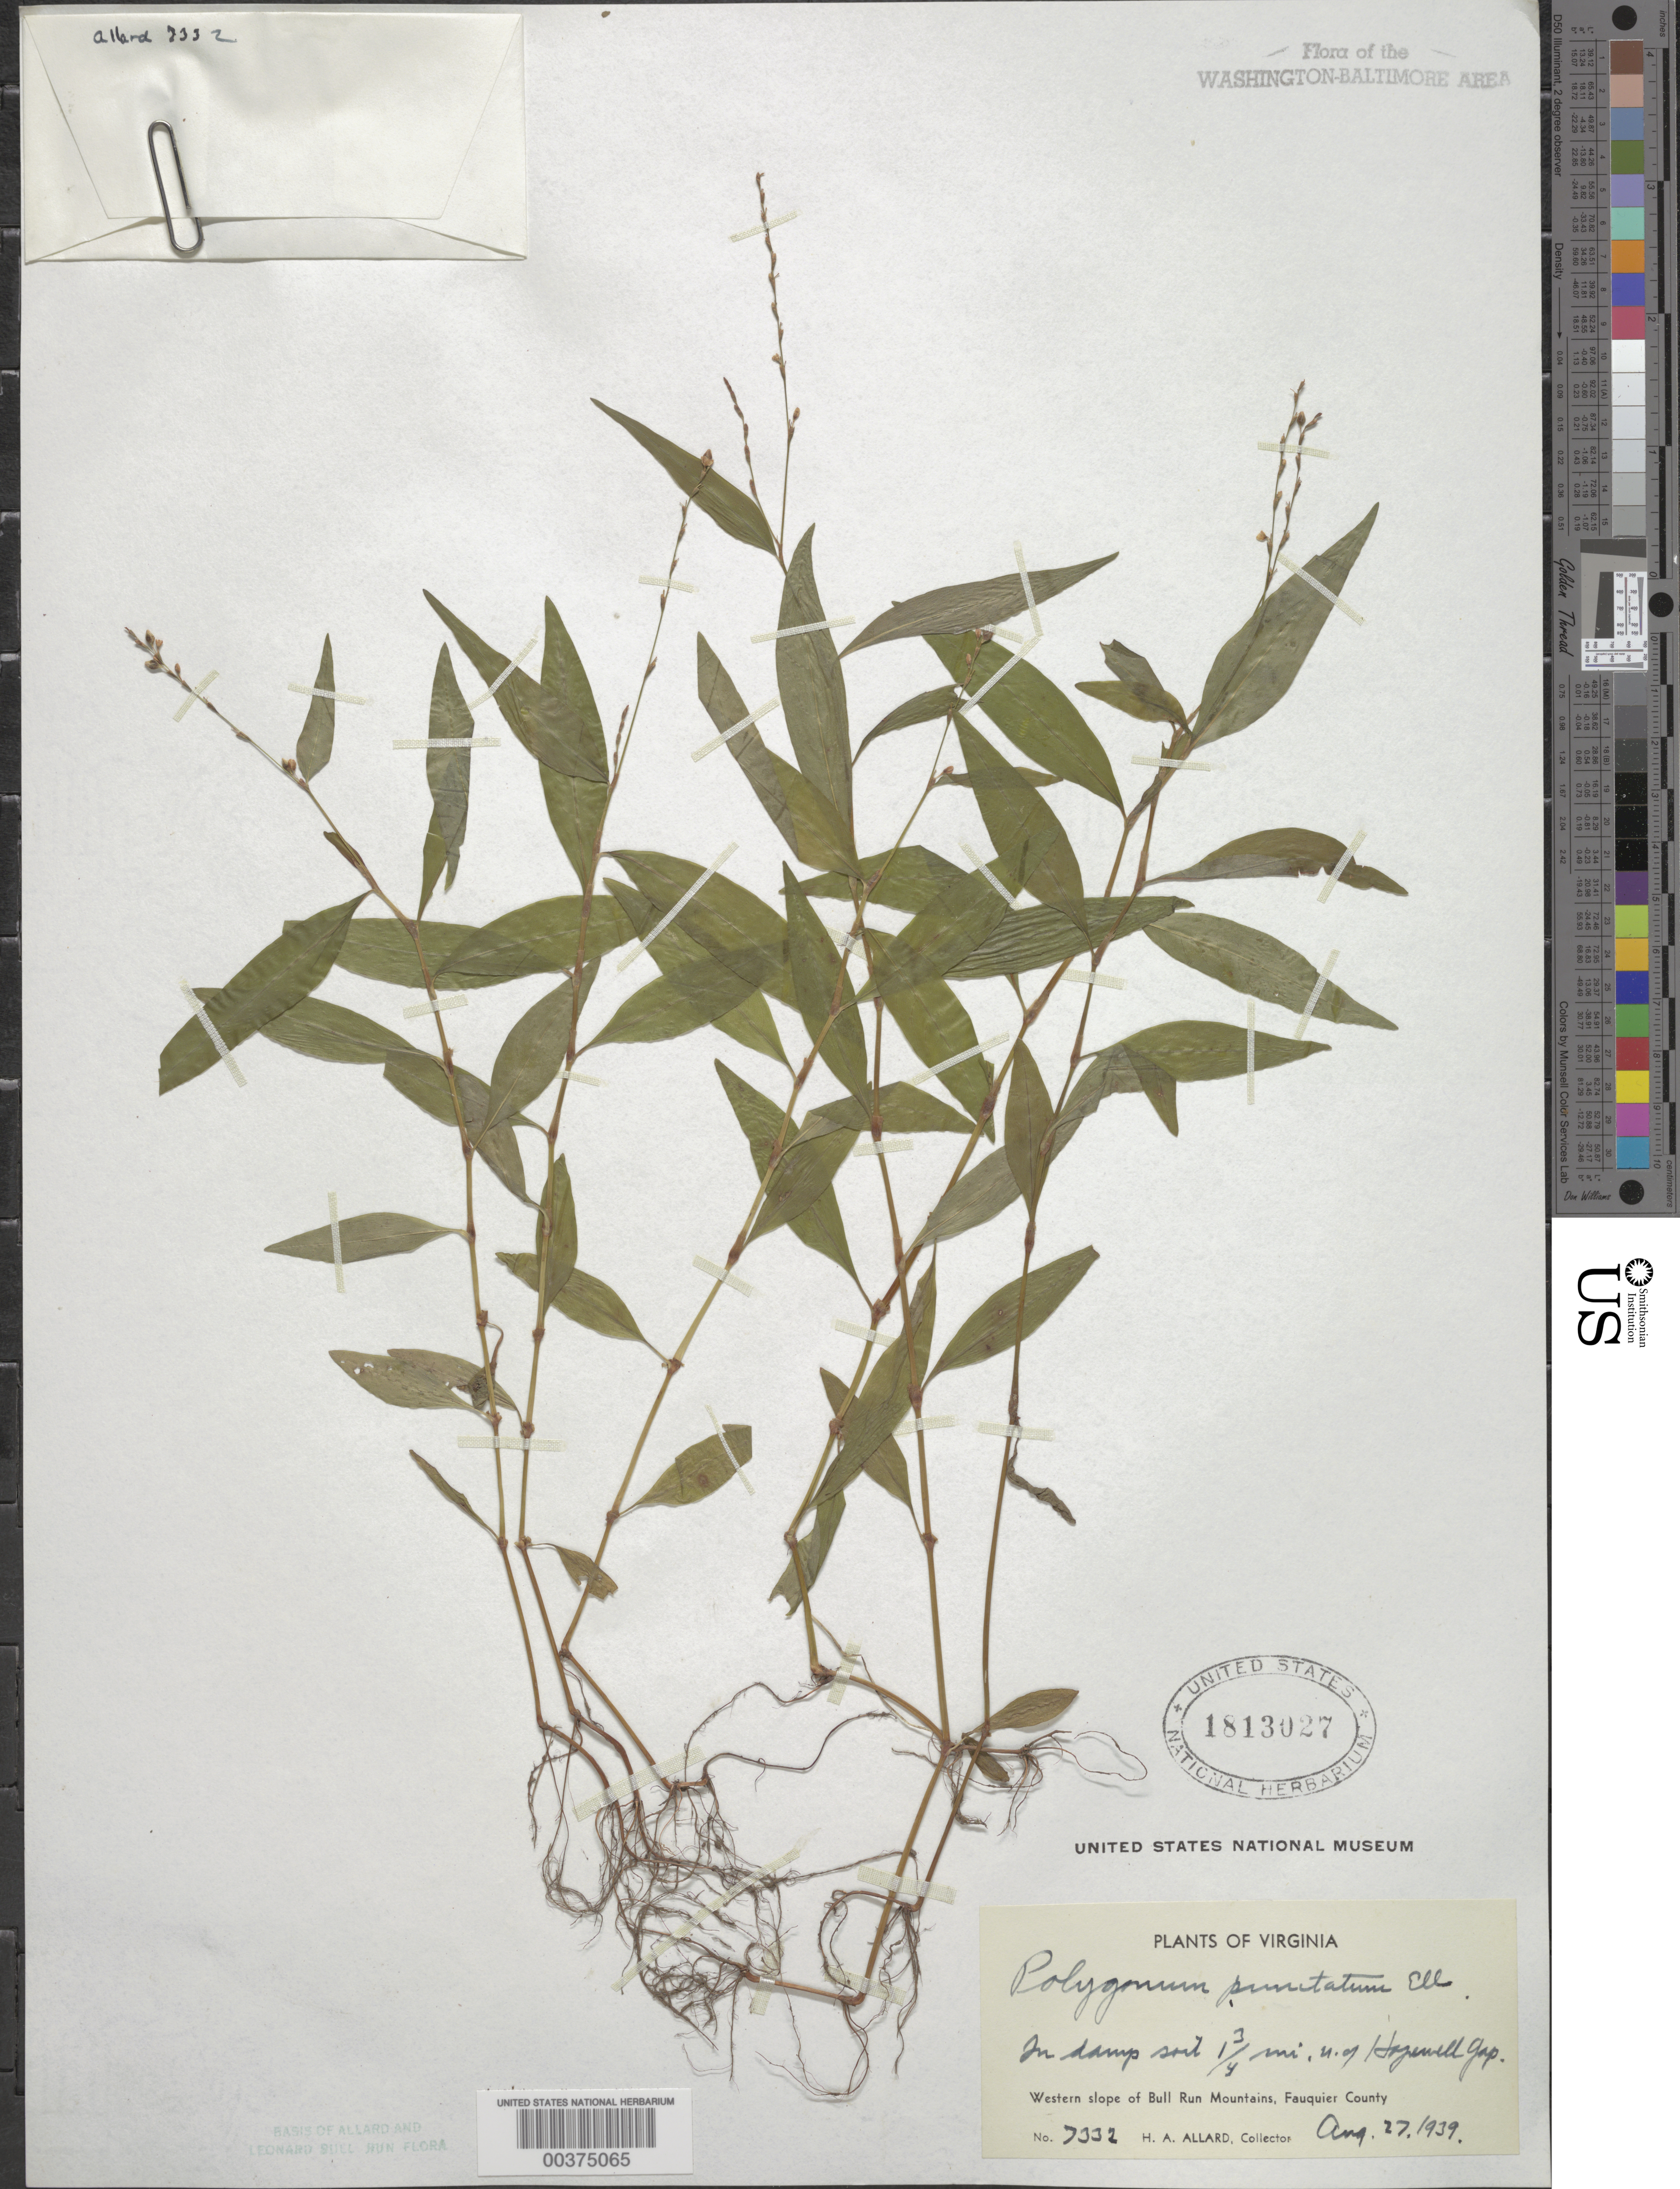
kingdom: Plantae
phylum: Tracheophyta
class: Magnoliopsida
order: Caryophyllales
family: Polygonaceae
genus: Persicaria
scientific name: Persicaria punctata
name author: (Elliott) Small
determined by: Atha, D. E.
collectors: H. A. Allard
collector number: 7332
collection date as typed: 27 Aug 1939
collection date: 1939-08-27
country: United States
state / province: Virginia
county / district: Fauquier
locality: North of Hopewell Gap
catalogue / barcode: US 1813027